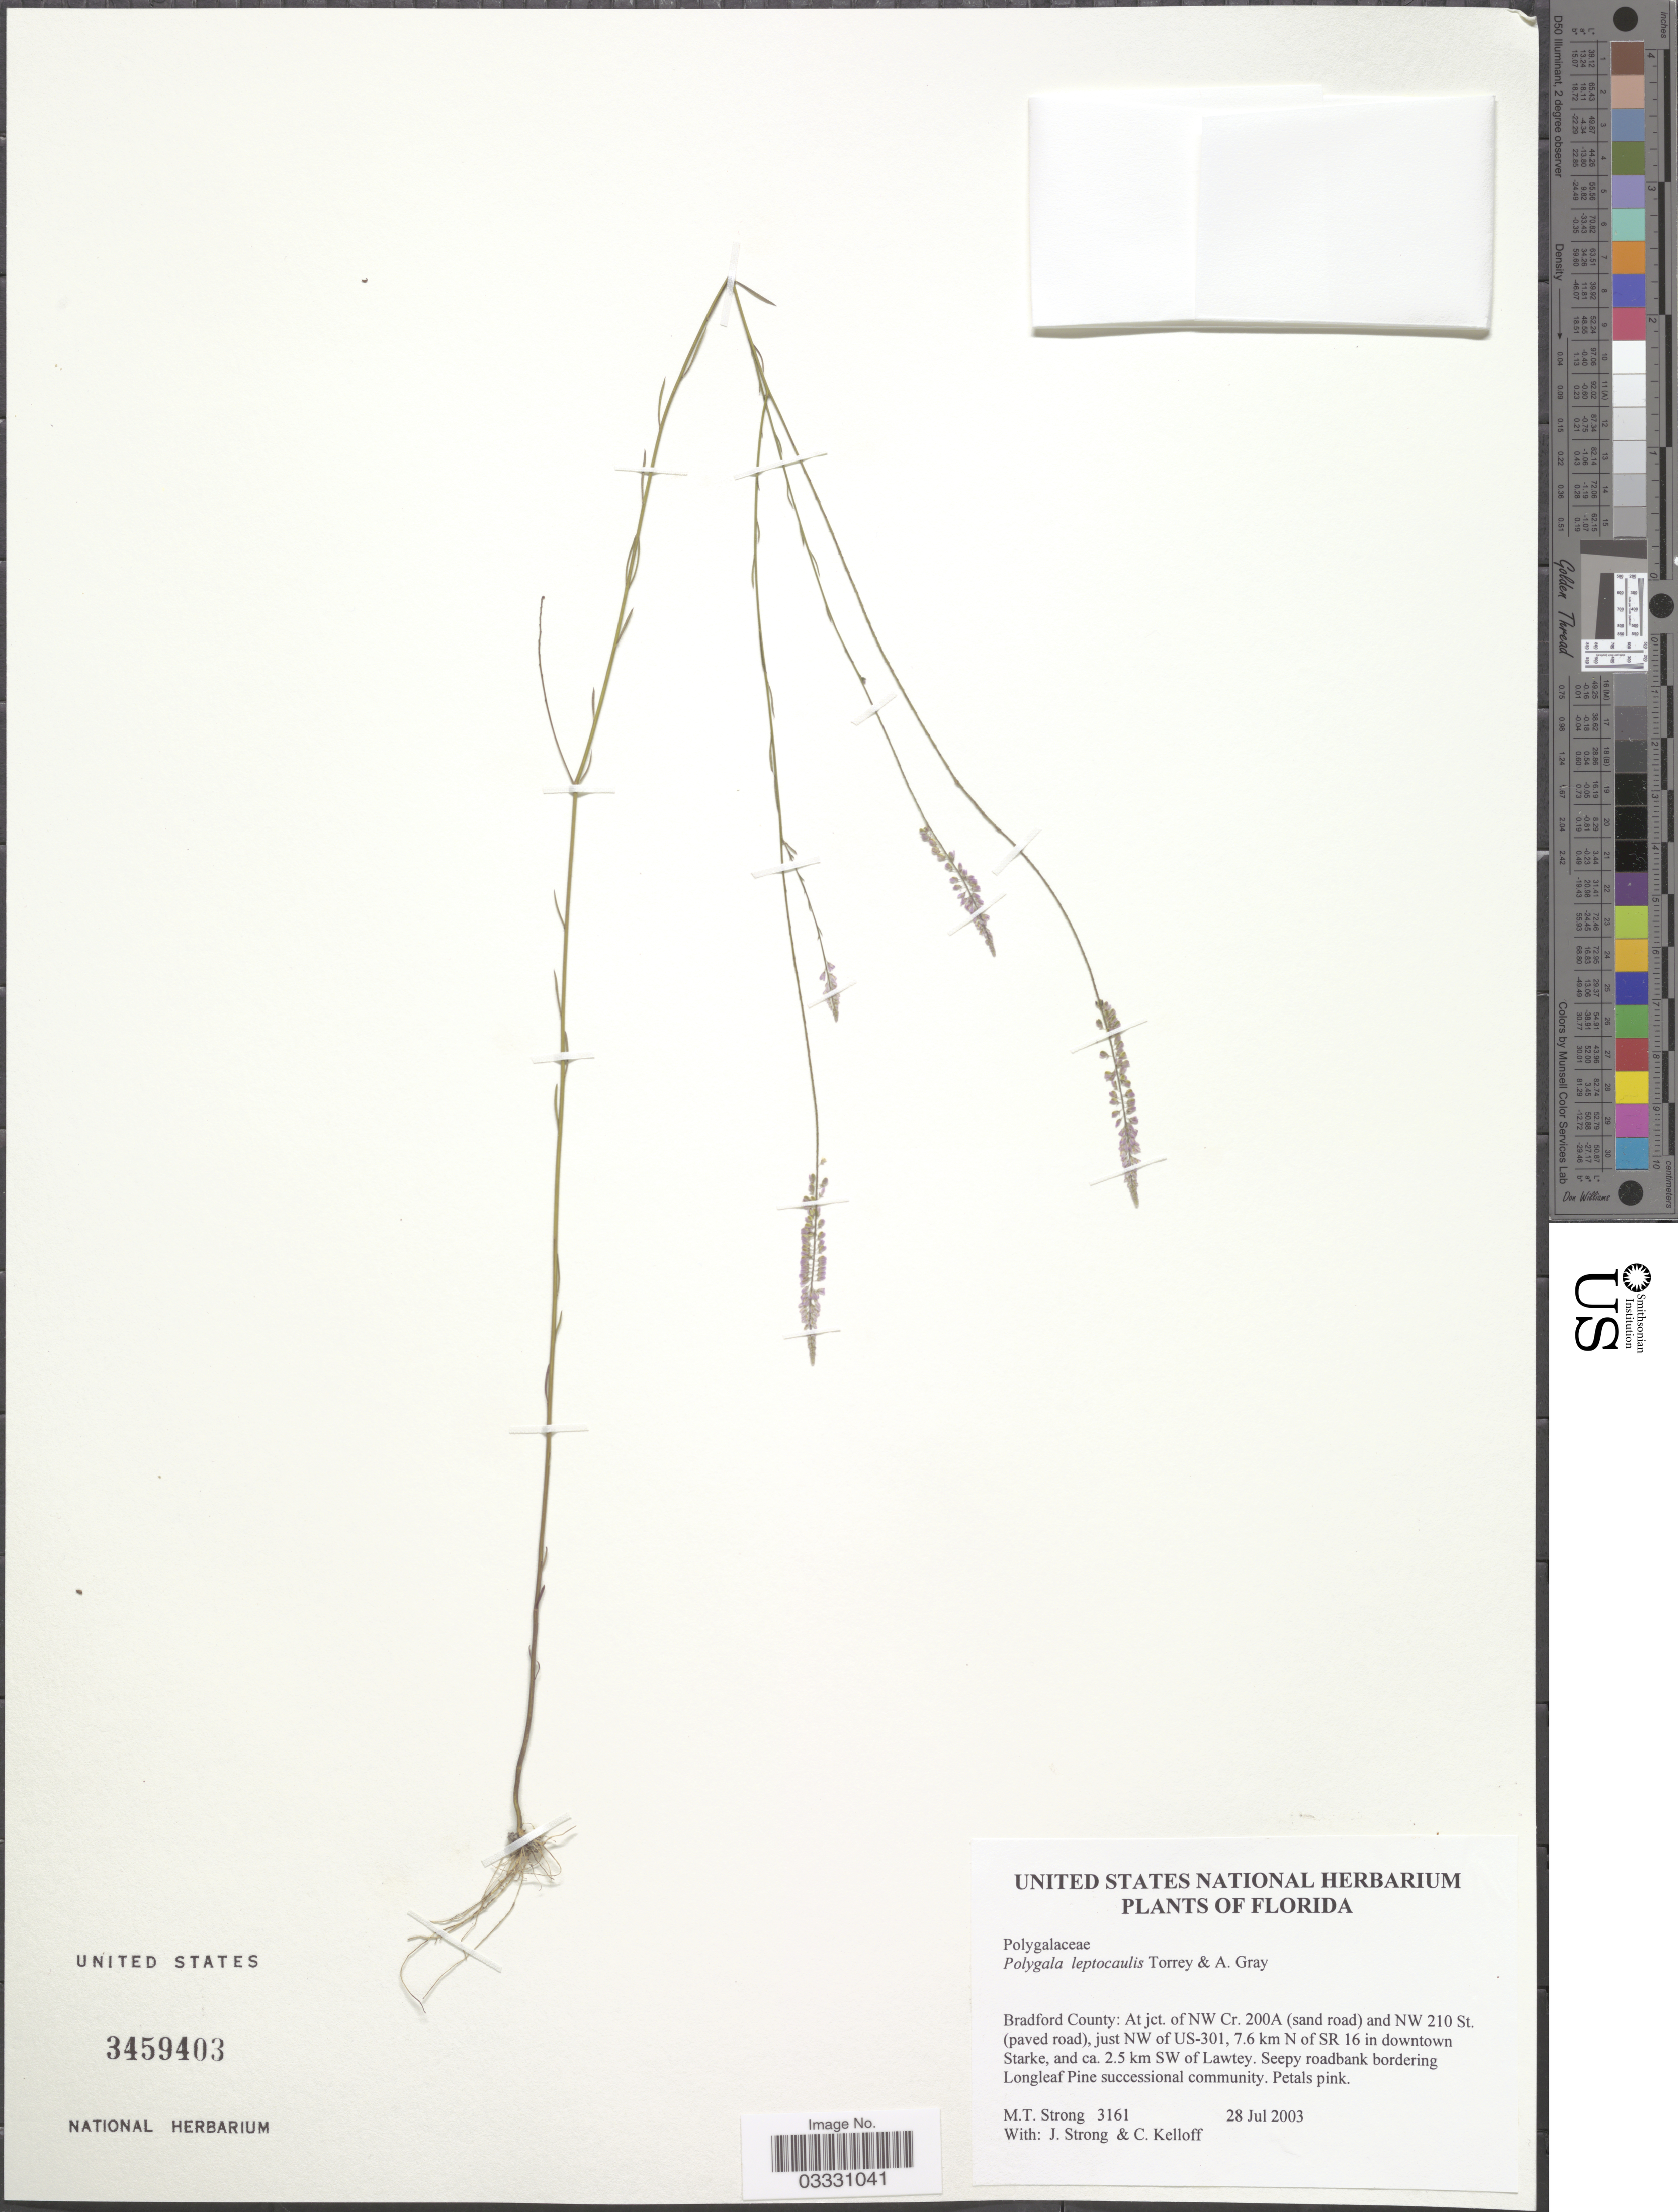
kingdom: Plantae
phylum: Tracheophyta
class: Magnoliopsida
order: Fabales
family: Polygalaceae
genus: Polygala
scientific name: Polygala leptocaulis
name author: Torr. & A. Gray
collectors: M. T. Strong, J. Strong & C. L. Kelloff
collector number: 3161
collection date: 2003-07-28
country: United States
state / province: Florida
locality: Bradford County: At jct. of NW Cr. 200A (sand road) and NW 210 St. (paved road), just NW of US-301, 7.6 km N of SR 16 in downtown Starke, and ca. 2.5 km SW of Lawtey.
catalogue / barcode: US 3459403